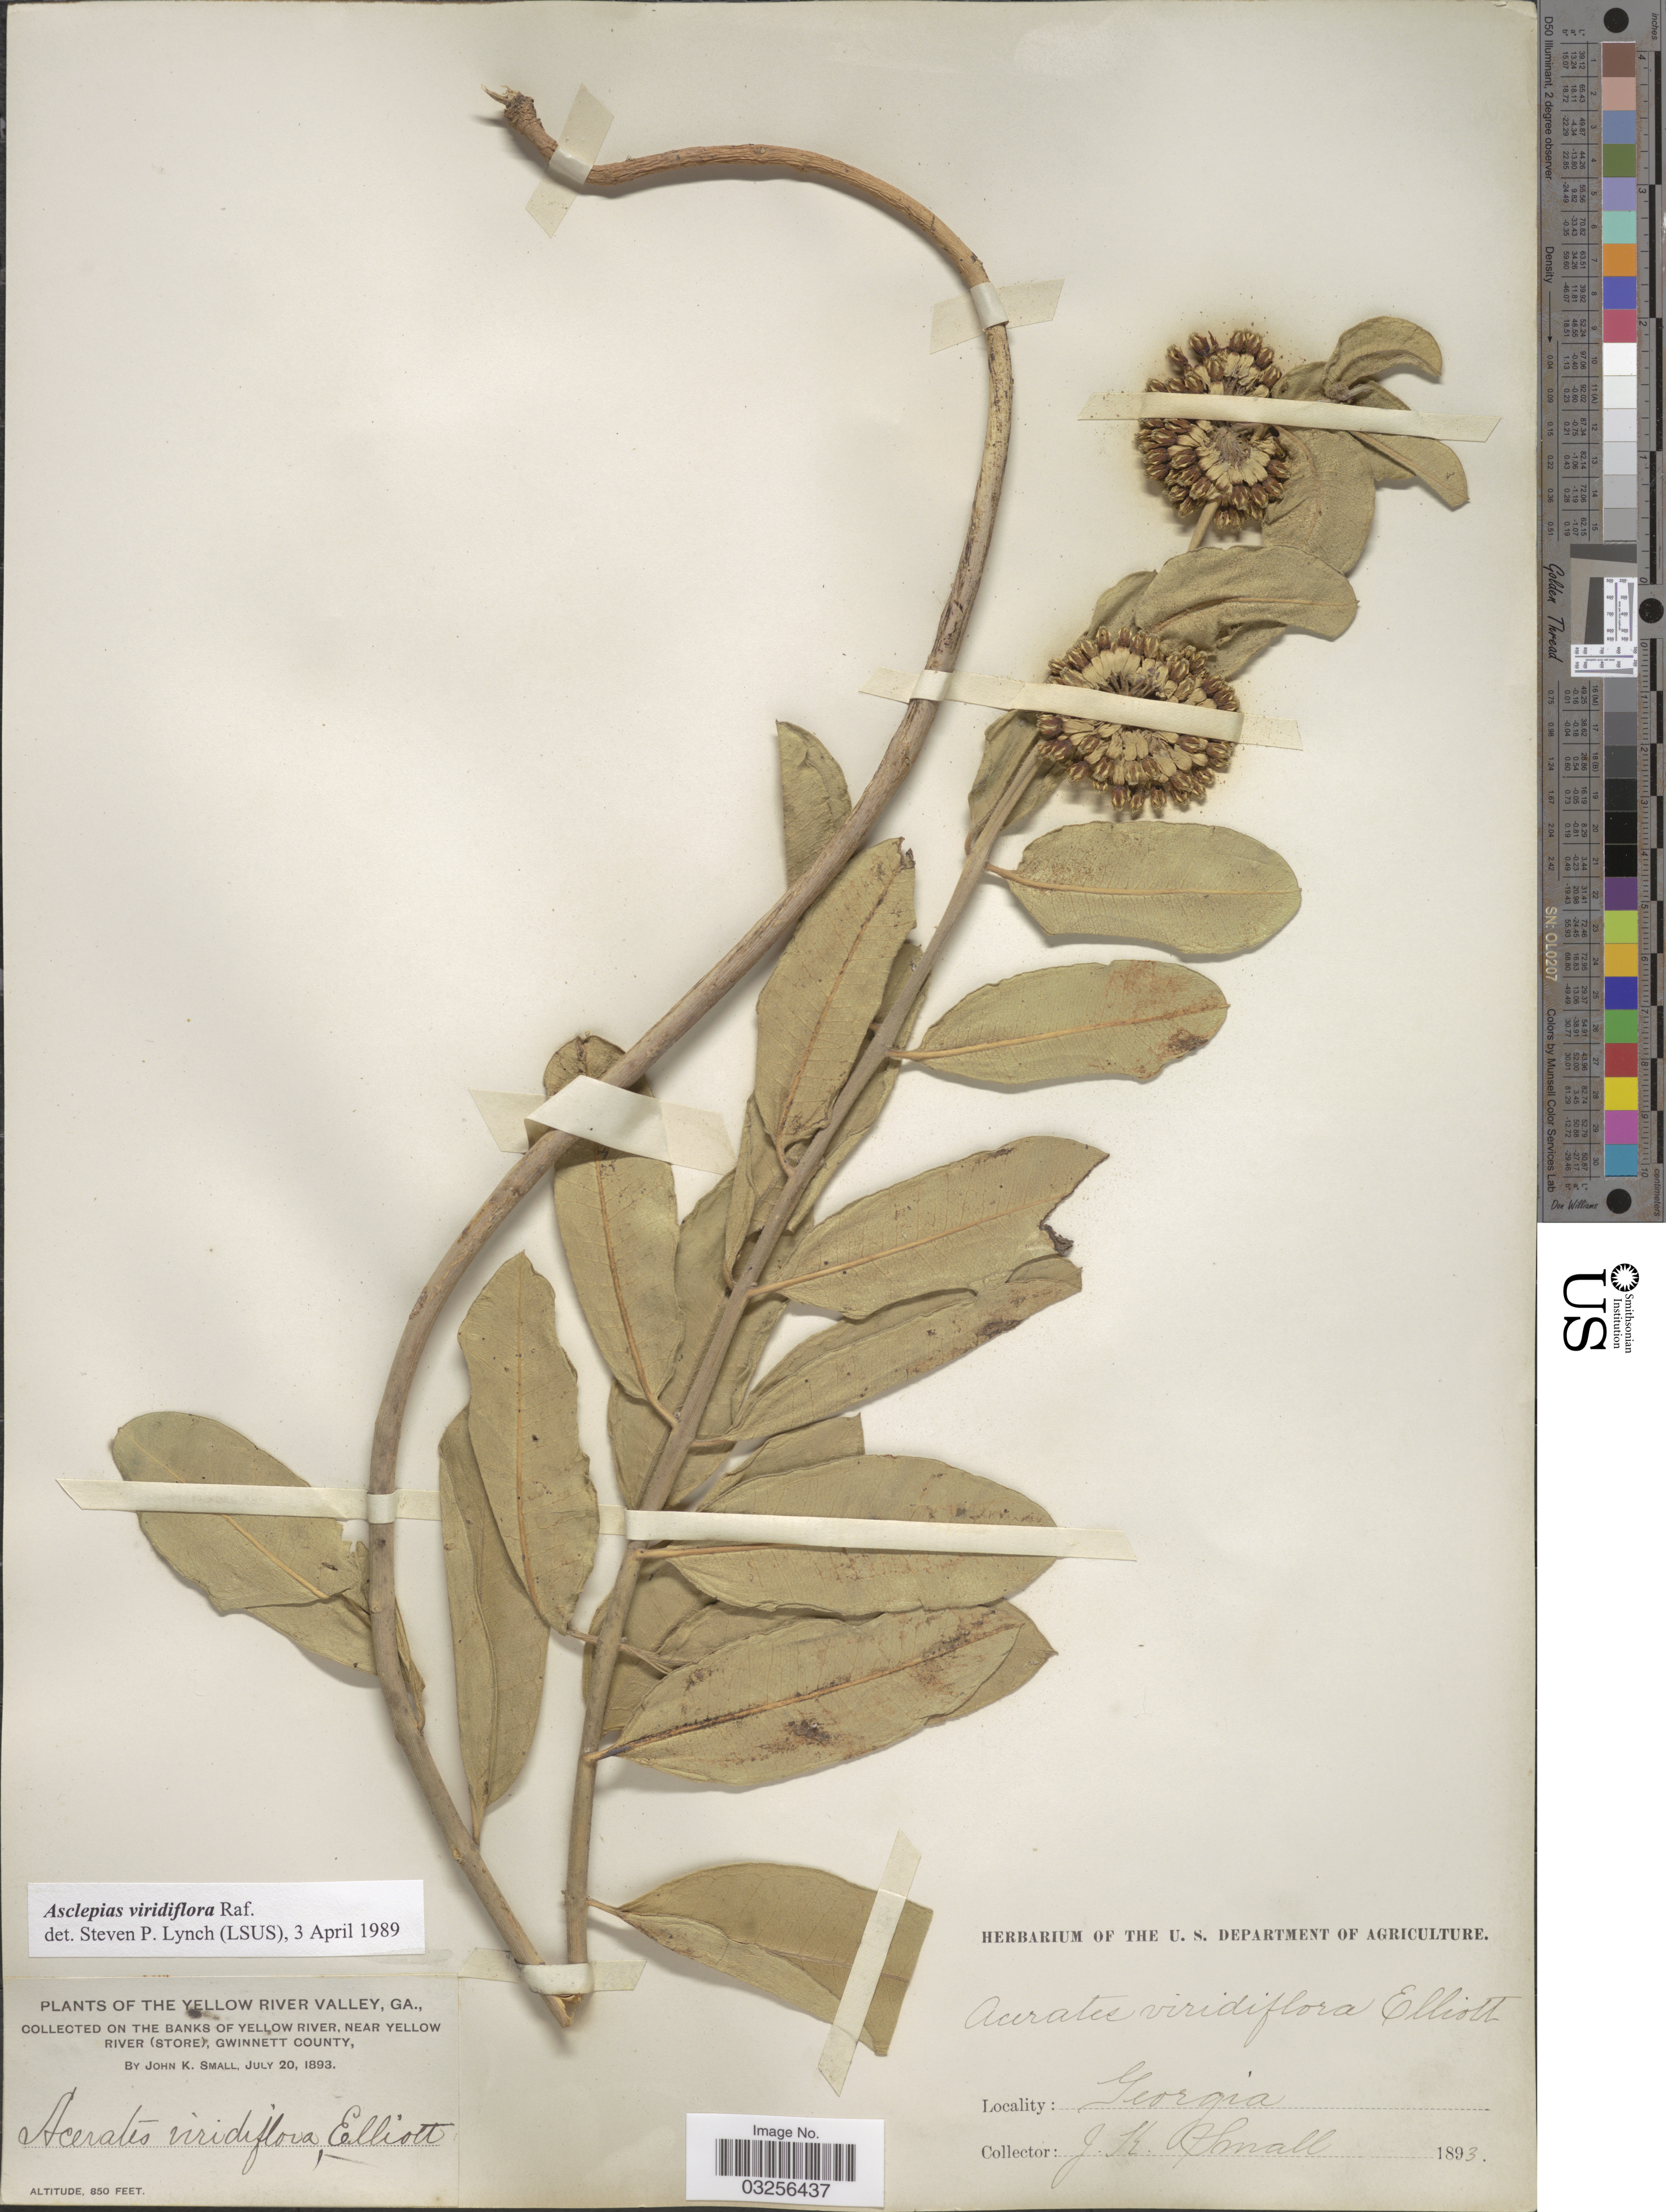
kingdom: Plantae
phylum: Tracheophyta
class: Magnoliopsida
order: Gentianales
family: Apocynaceae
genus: Asclepias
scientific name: Asclepias viridiflora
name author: Raf.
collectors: J. K. Small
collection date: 1893-07-20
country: United States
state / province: Georgia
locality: The Yellow River Valley, Ga. On the banks of Yellow River, near Yellow River (Store), Gwinnett County.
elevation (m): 259